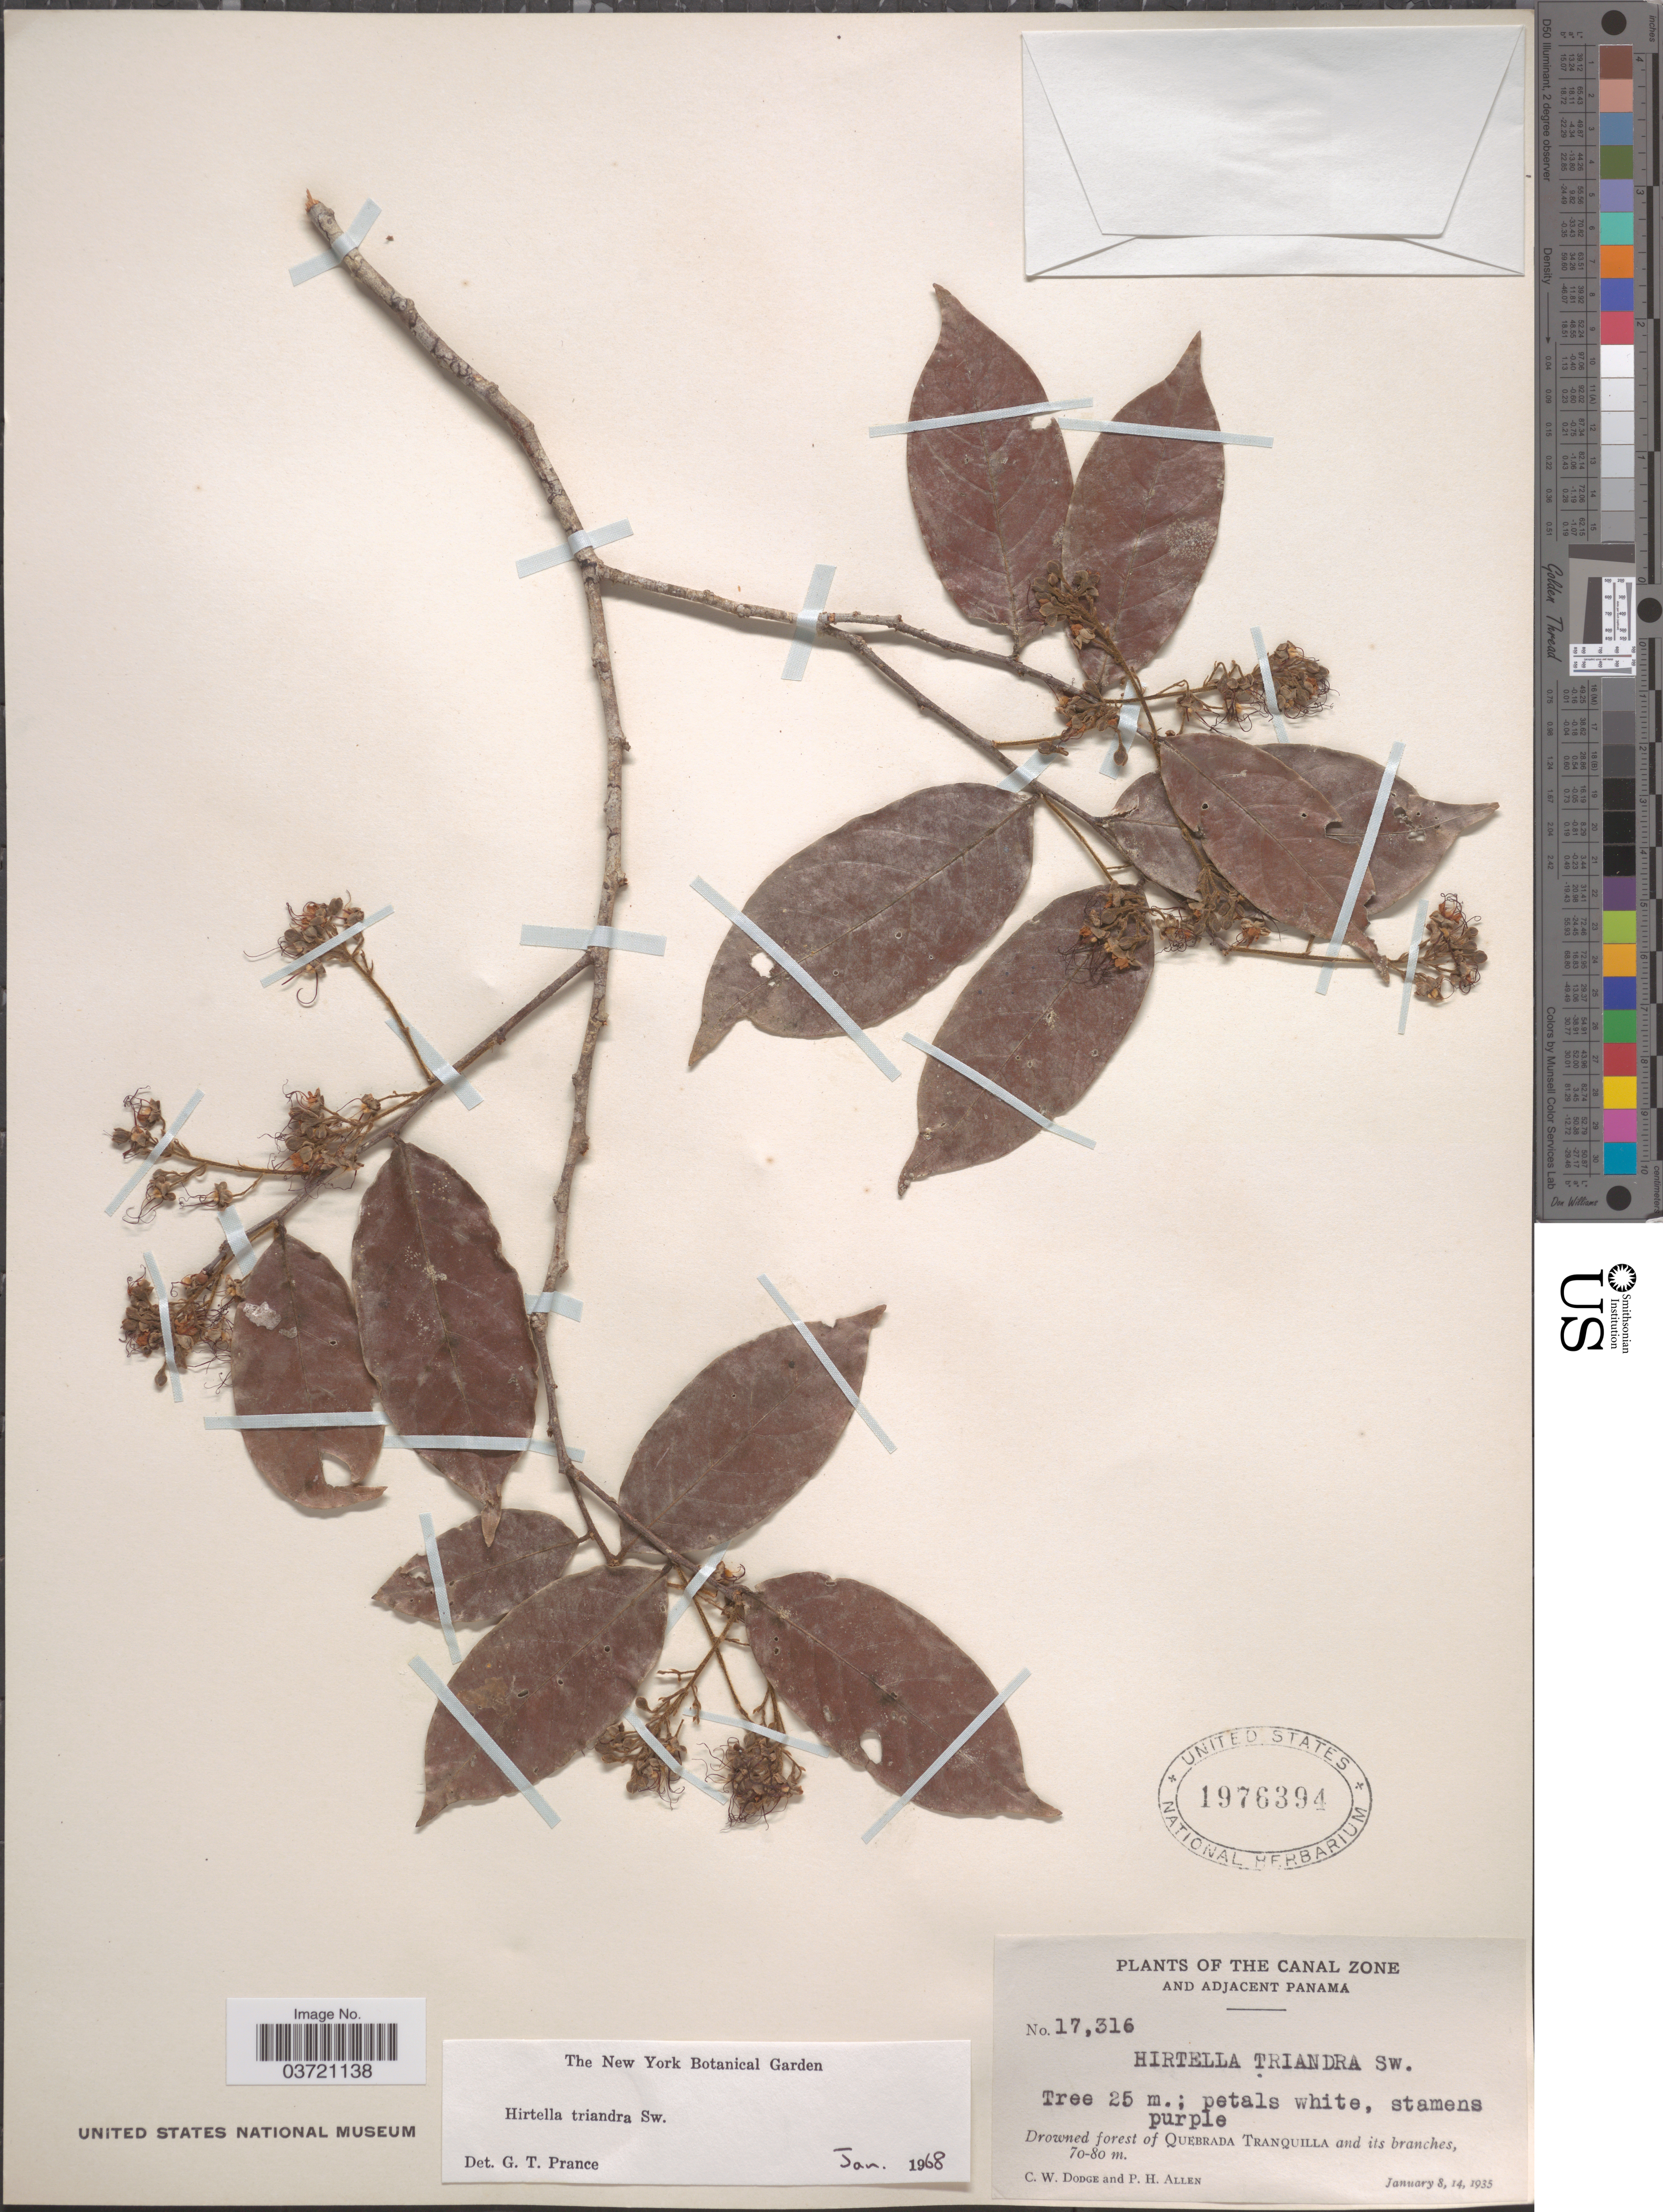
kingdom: Plantae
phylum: Tracheophyta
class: Magnoliopsida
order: Malpighiales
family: Chrysobalanaceae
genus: Hirtella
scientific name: Hirtella triandra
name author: Sw.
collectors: C. Dodge & P. H. Allen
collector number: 17316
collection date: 1935-01-08/1935-01-14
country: Panama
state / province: Colón / Panamá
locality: Canal Zone and adjacent Panama. Drowned forest of Quebrada Tranquilla and its branches.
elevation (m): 70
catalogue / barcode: US 1976394